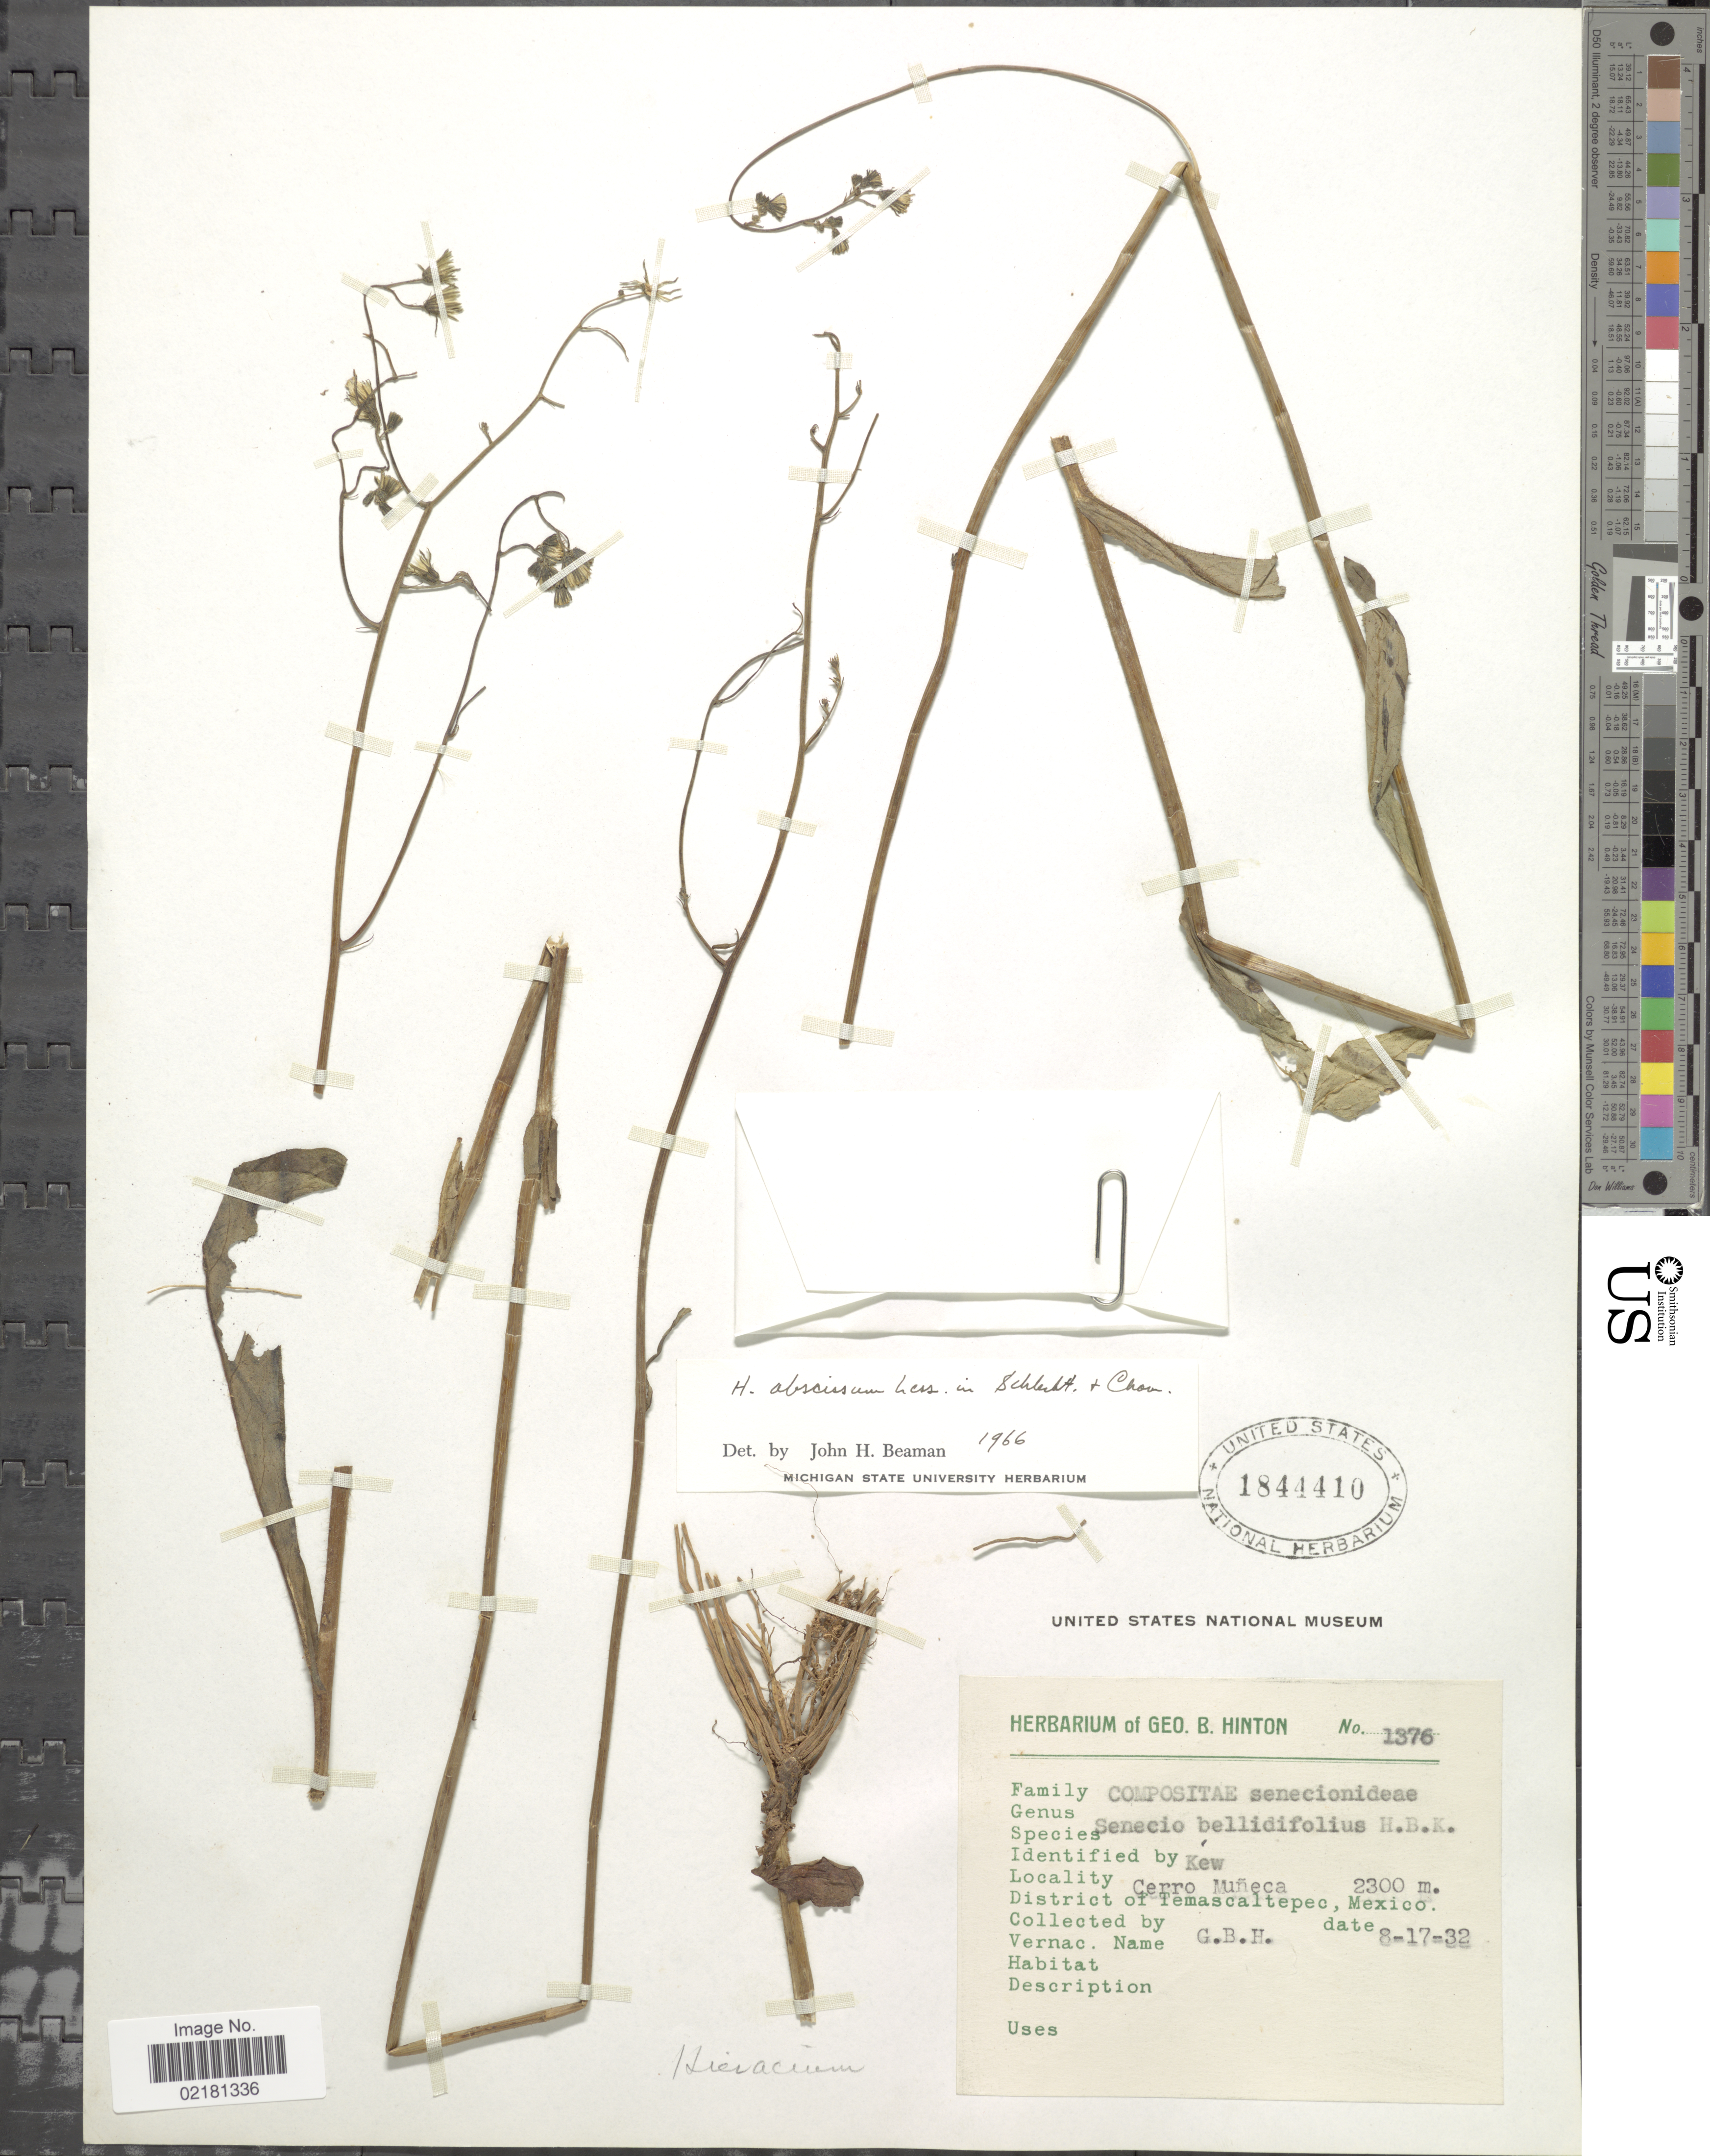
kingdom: Plantae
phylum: Tracheophyta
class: Magnoliopsida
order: Asterales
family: Asteraceae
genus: Hieracium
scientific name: Hieracium abscissum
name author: Less.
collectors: G. B. Hinton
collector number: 1376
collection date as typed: Transcribed d/m/y: 17/8/32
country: Mexico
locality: Cerro Muñeca, District of Temascaltepec.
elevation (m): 2300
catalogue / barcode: US 1844410